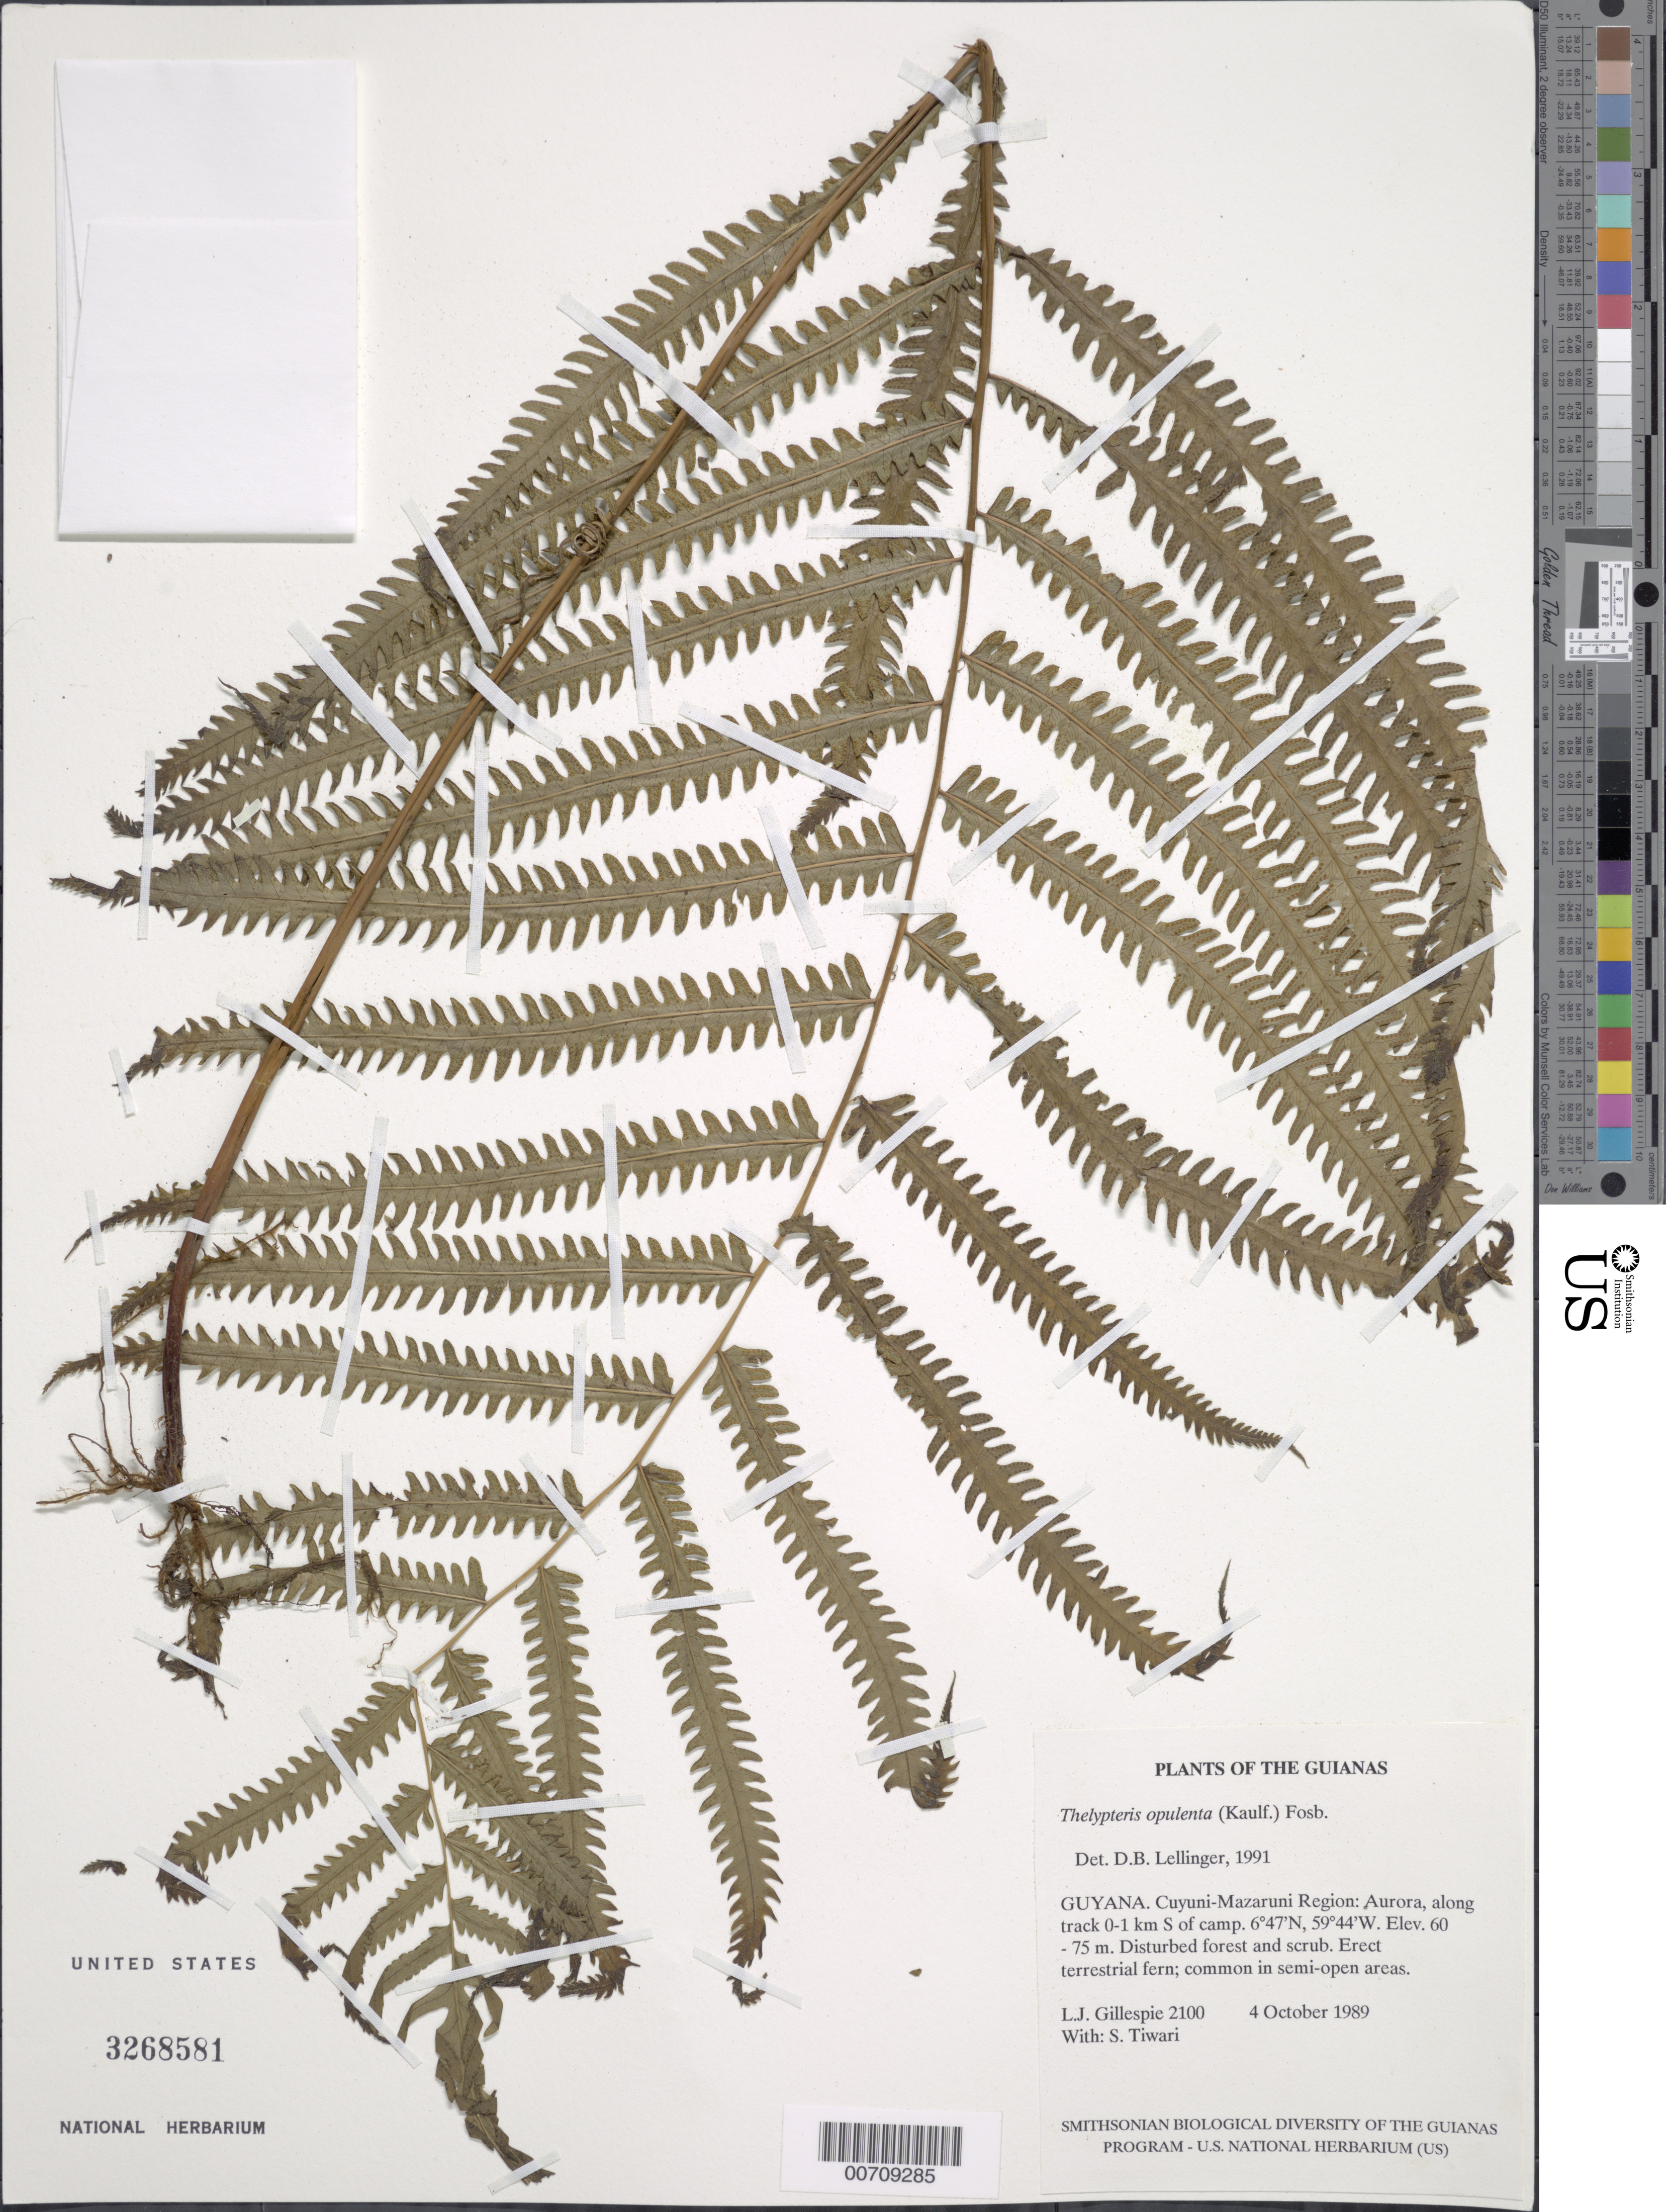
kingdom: Plantae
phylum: Tracheophyta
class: Polypodiopsida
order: Polypodiales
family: Thelypteridaceae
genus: Amphineuron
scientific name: Amphineuron opulentum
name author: (Kaulf.) Holttum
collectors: L. J. Gillespie & S. Tiwari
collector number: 2100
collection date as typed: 4 October 1989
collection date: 1989-10-04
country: Guyana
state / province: Cuyuni-Mazaruni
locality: Aurora, along track 0-1 km S of camp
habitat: Disturbed forest and scrub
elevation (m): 60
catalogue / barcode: US 3268581